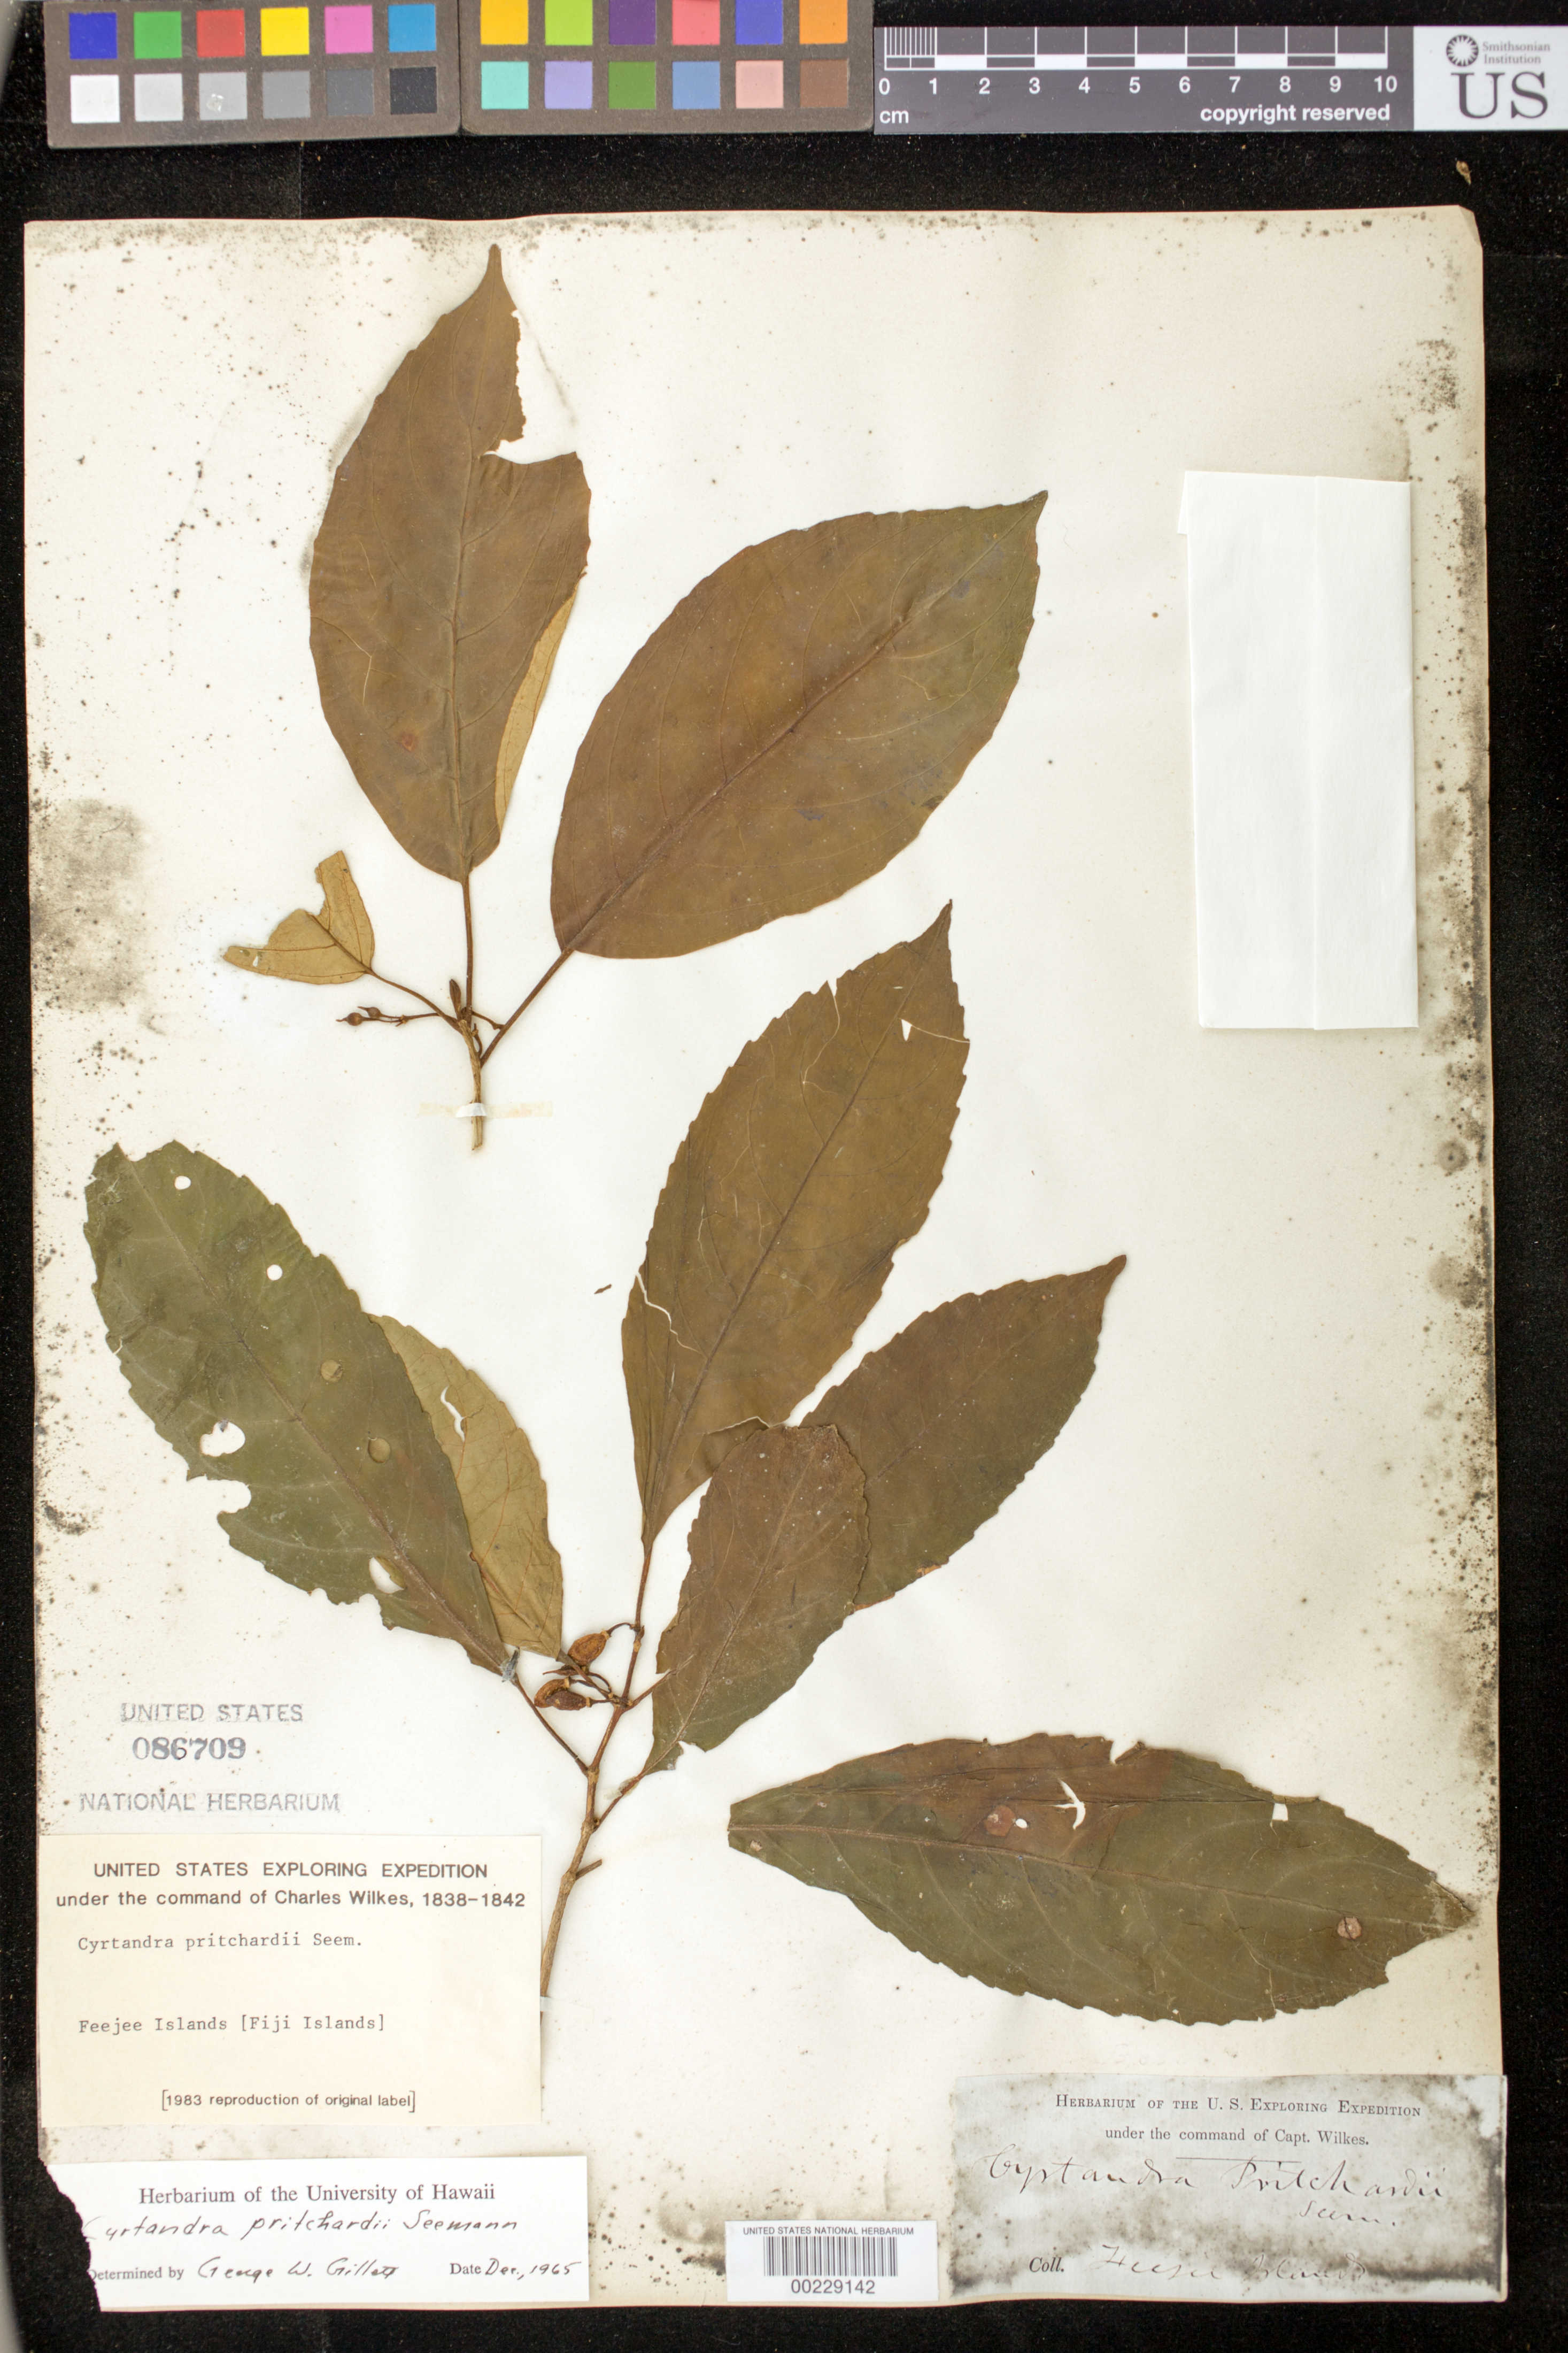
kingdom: Plantae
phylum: Tracheophyta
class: Magnoliopsida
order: Lamiales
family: Gesneriaceae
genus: Cyrtandra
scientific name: Cyrtandra pritchardii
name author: Seem.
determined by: Gillett, G. W.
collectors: Wilkes Explor. Exped.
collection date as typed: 1838-1842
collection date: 1838/1842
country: Fiji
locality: Feejee islands [fiji islands]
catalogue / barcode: US 86709